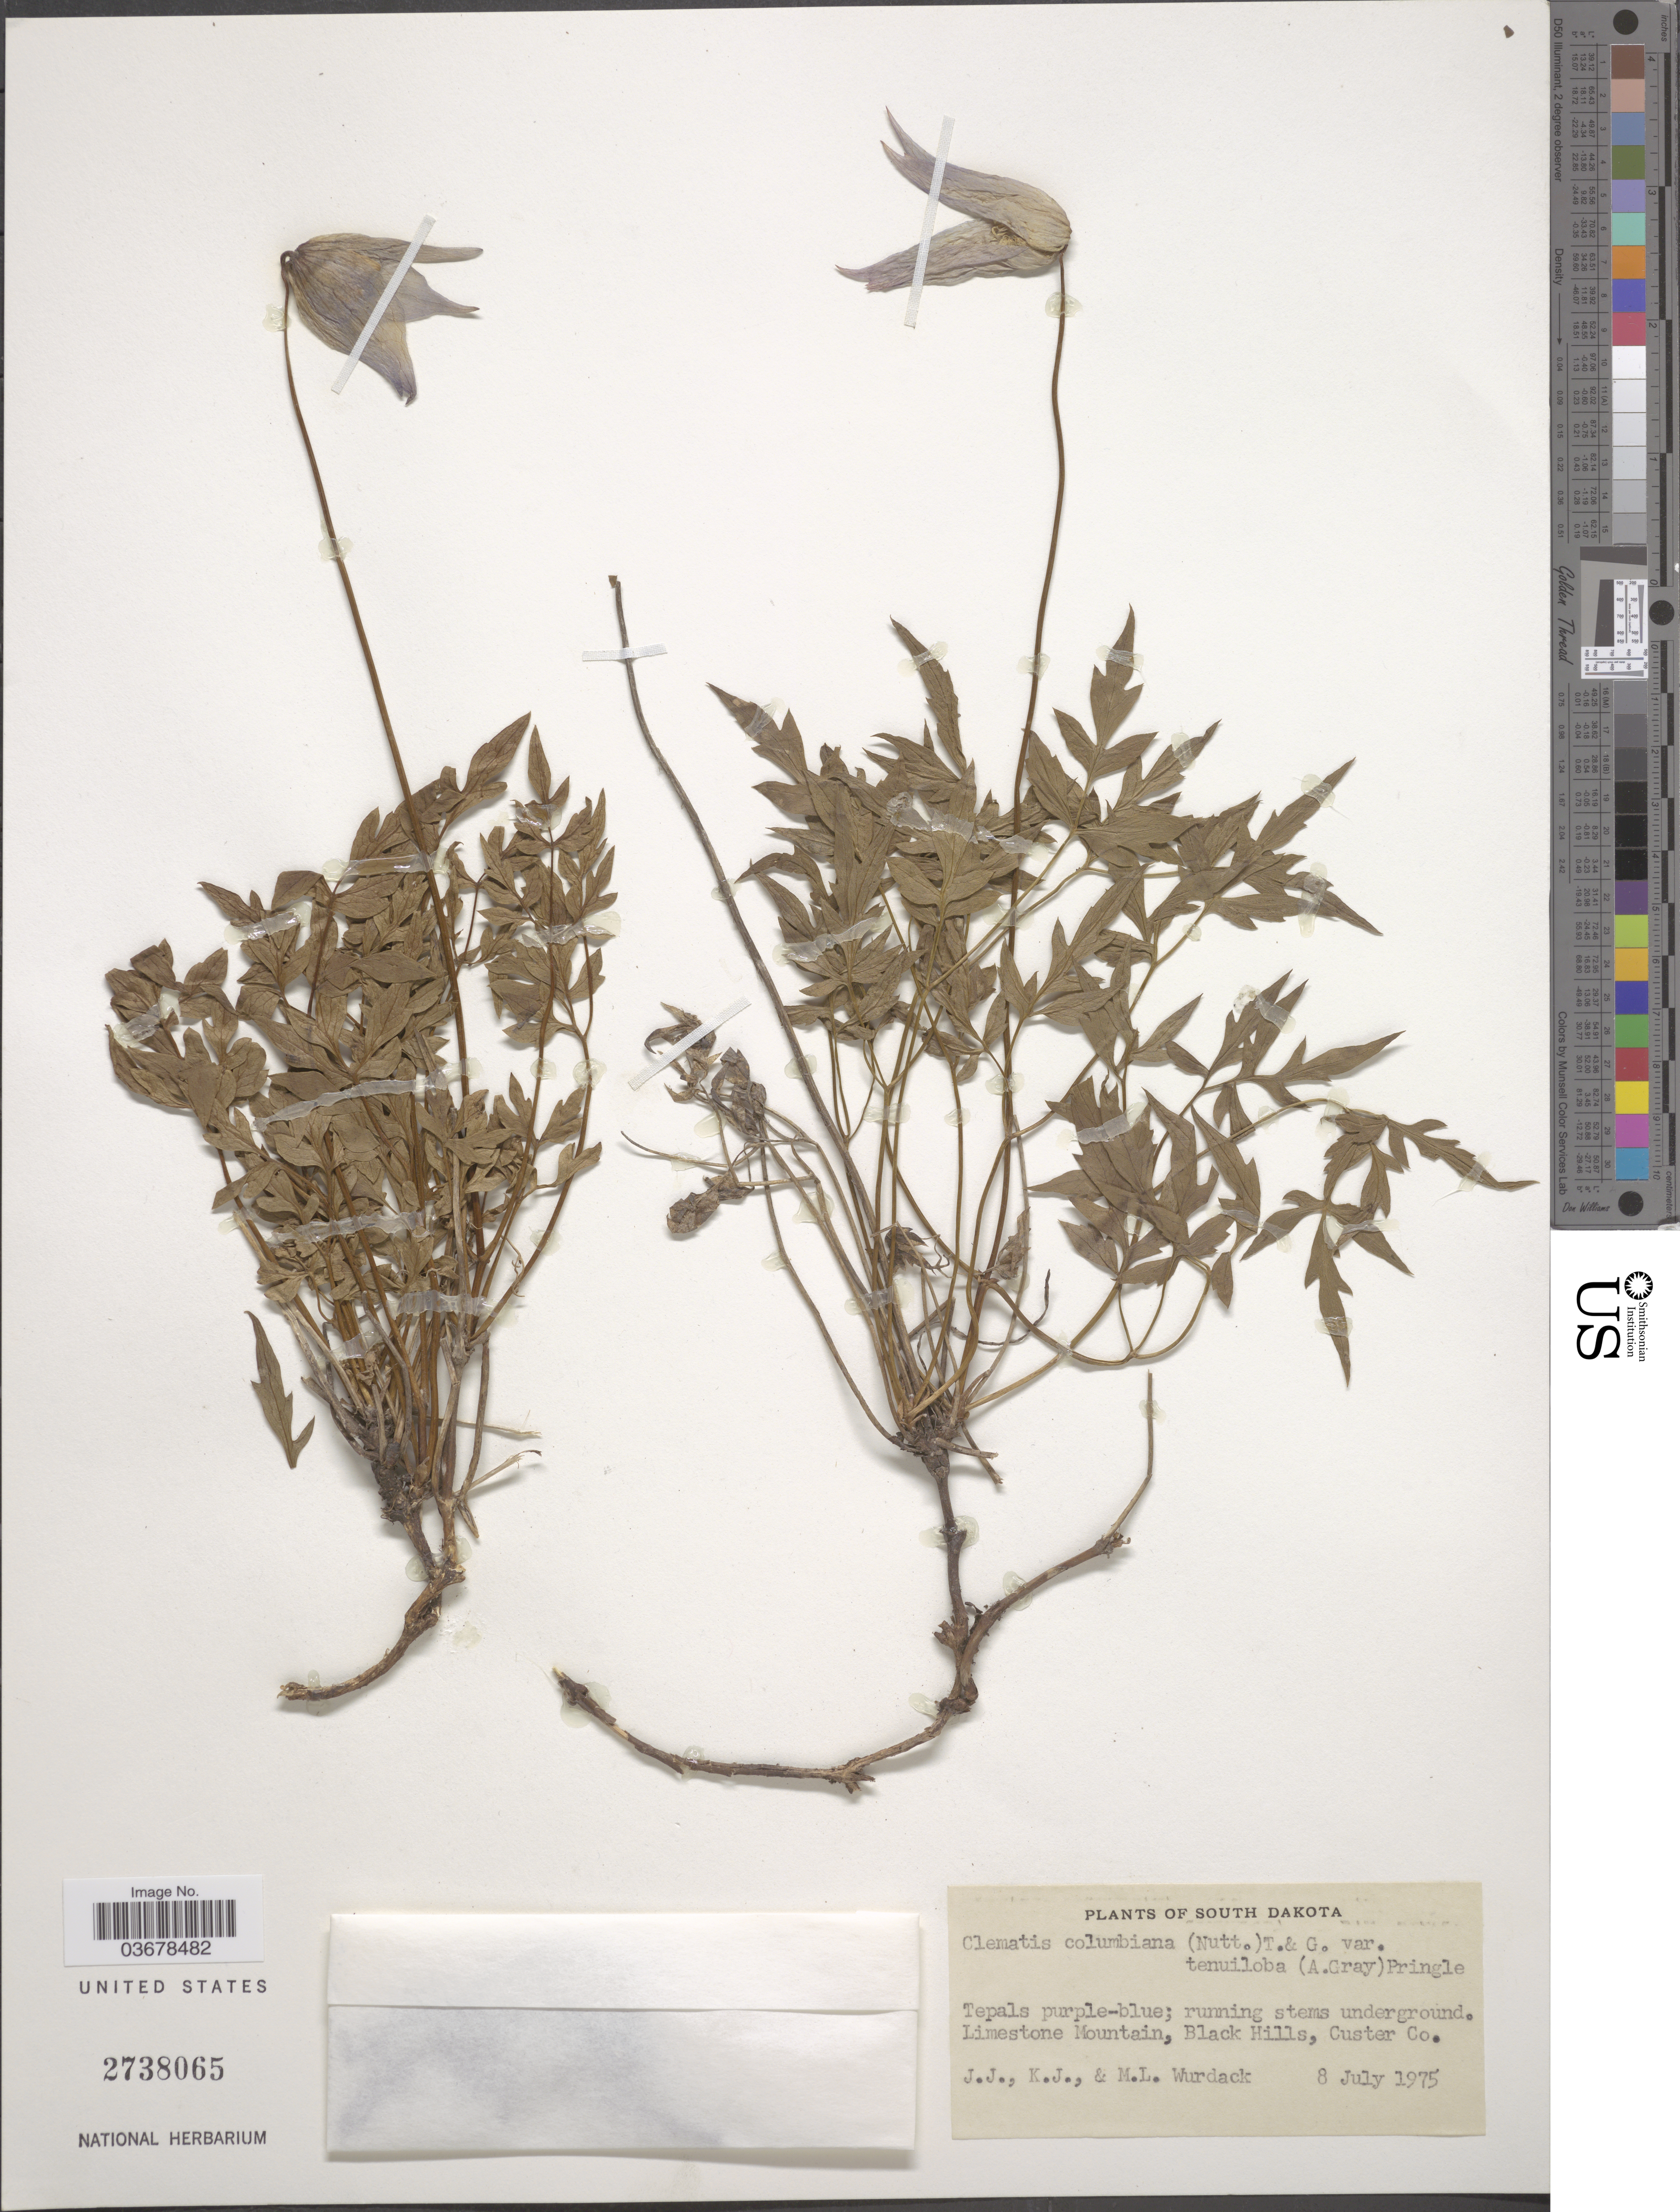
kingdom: Plantae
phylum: Tracheophyta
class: Magnoliopsida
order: Ranunculales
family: Ranunculaceae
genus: Clematis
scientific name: Clematis columbiana var. tenuiloba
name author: (A. Gray) J.S. Pringle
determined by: Strong, M. T., (US), Smithsonian Institution - National Museum of Natural History (UNITED STATES)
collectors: J. J. Wurdack, K. Wurdack & M. L. Wurdack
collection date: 1975-07-08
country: United States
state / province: South Dakota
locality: Limestone Mountain, Black Hills, Custer Co.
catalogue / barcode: US 2738065